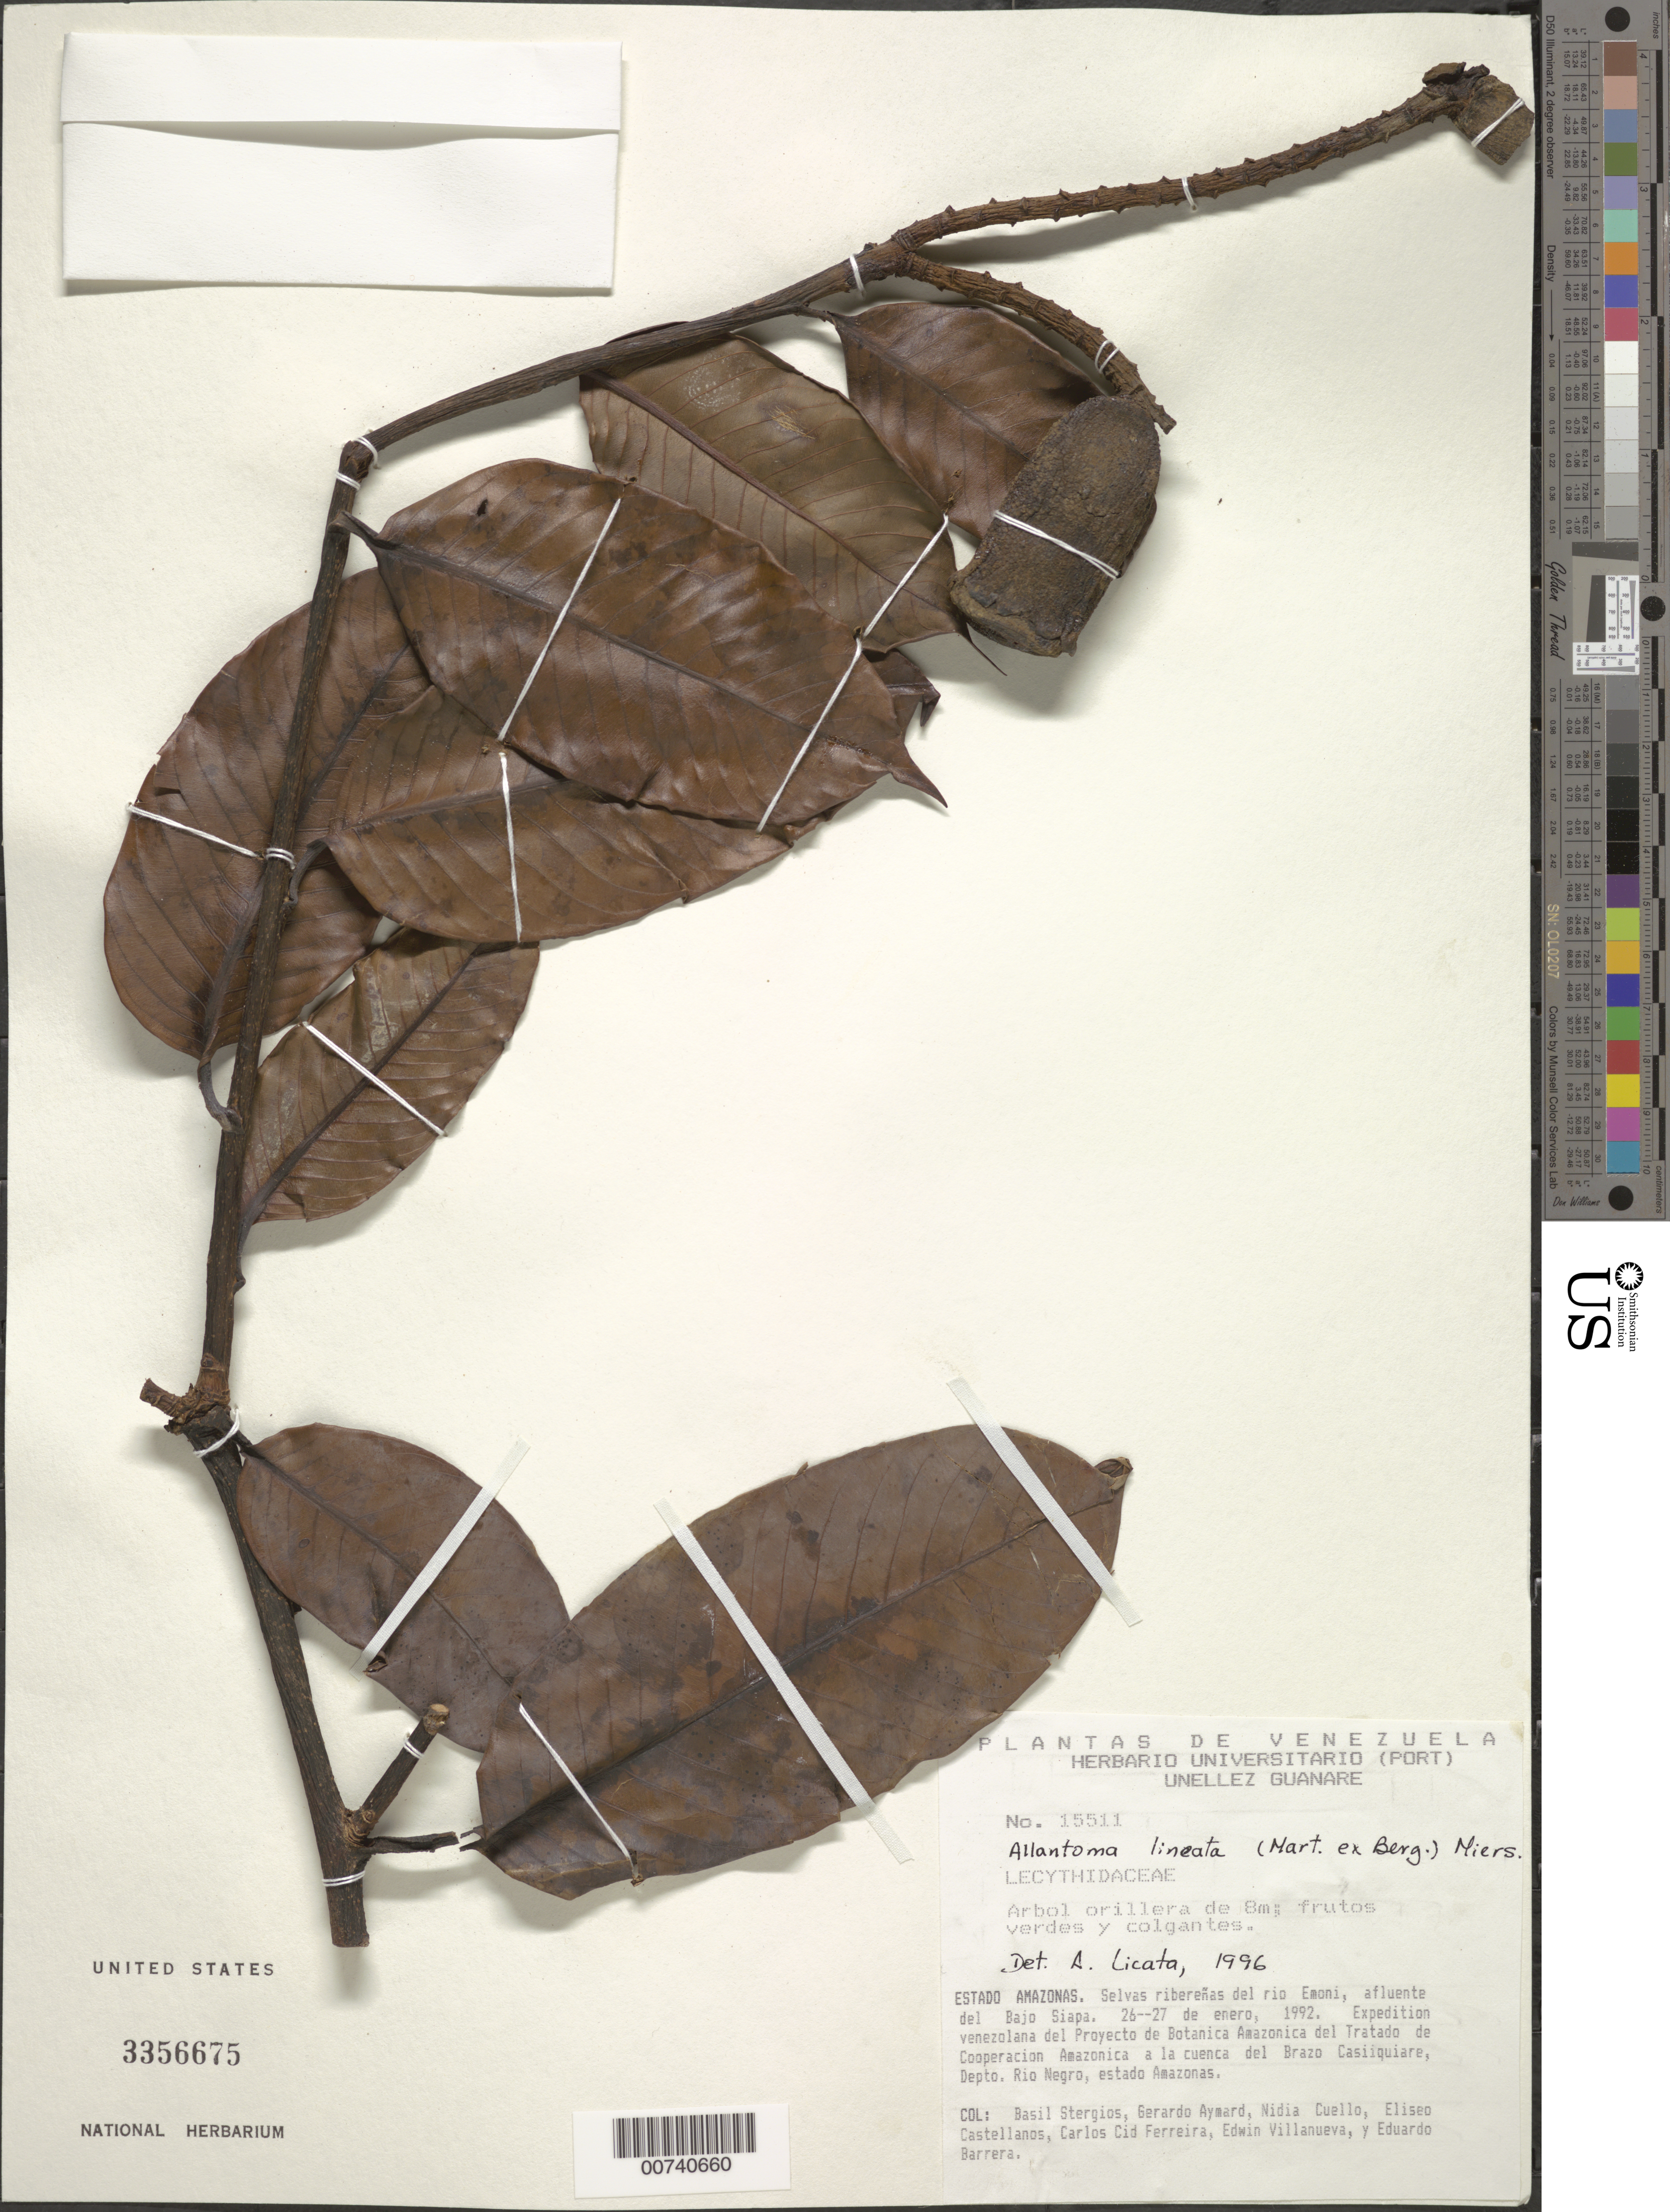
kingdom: Plantae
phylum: Tracheophyta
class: Magnoliopsida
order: Ericales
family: Lecythidaceae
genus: Allantoma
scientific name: Allantoma lineata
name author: (Mart. ex O. Berg) Miers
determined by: Licata, A., (PORT), Univ. Nac. Exp. de los Llanos Ezequiel Zamora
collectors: B. G. Stergios, G. A. Aymard, N. L. Cuello, E. Castellanos, C. A. Cid Ferreira, E. Villanueva & E. Barrera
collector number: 15511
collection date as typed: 26-Jan-92 to 27-Jan-92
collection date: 1992-01-26/1992-01-27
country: Venezuela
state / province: Amazonas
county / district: Río Negro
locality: Río Emoni, afluente del Bajo Siapa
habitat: Selvas riberenas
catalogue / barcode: US 3356675